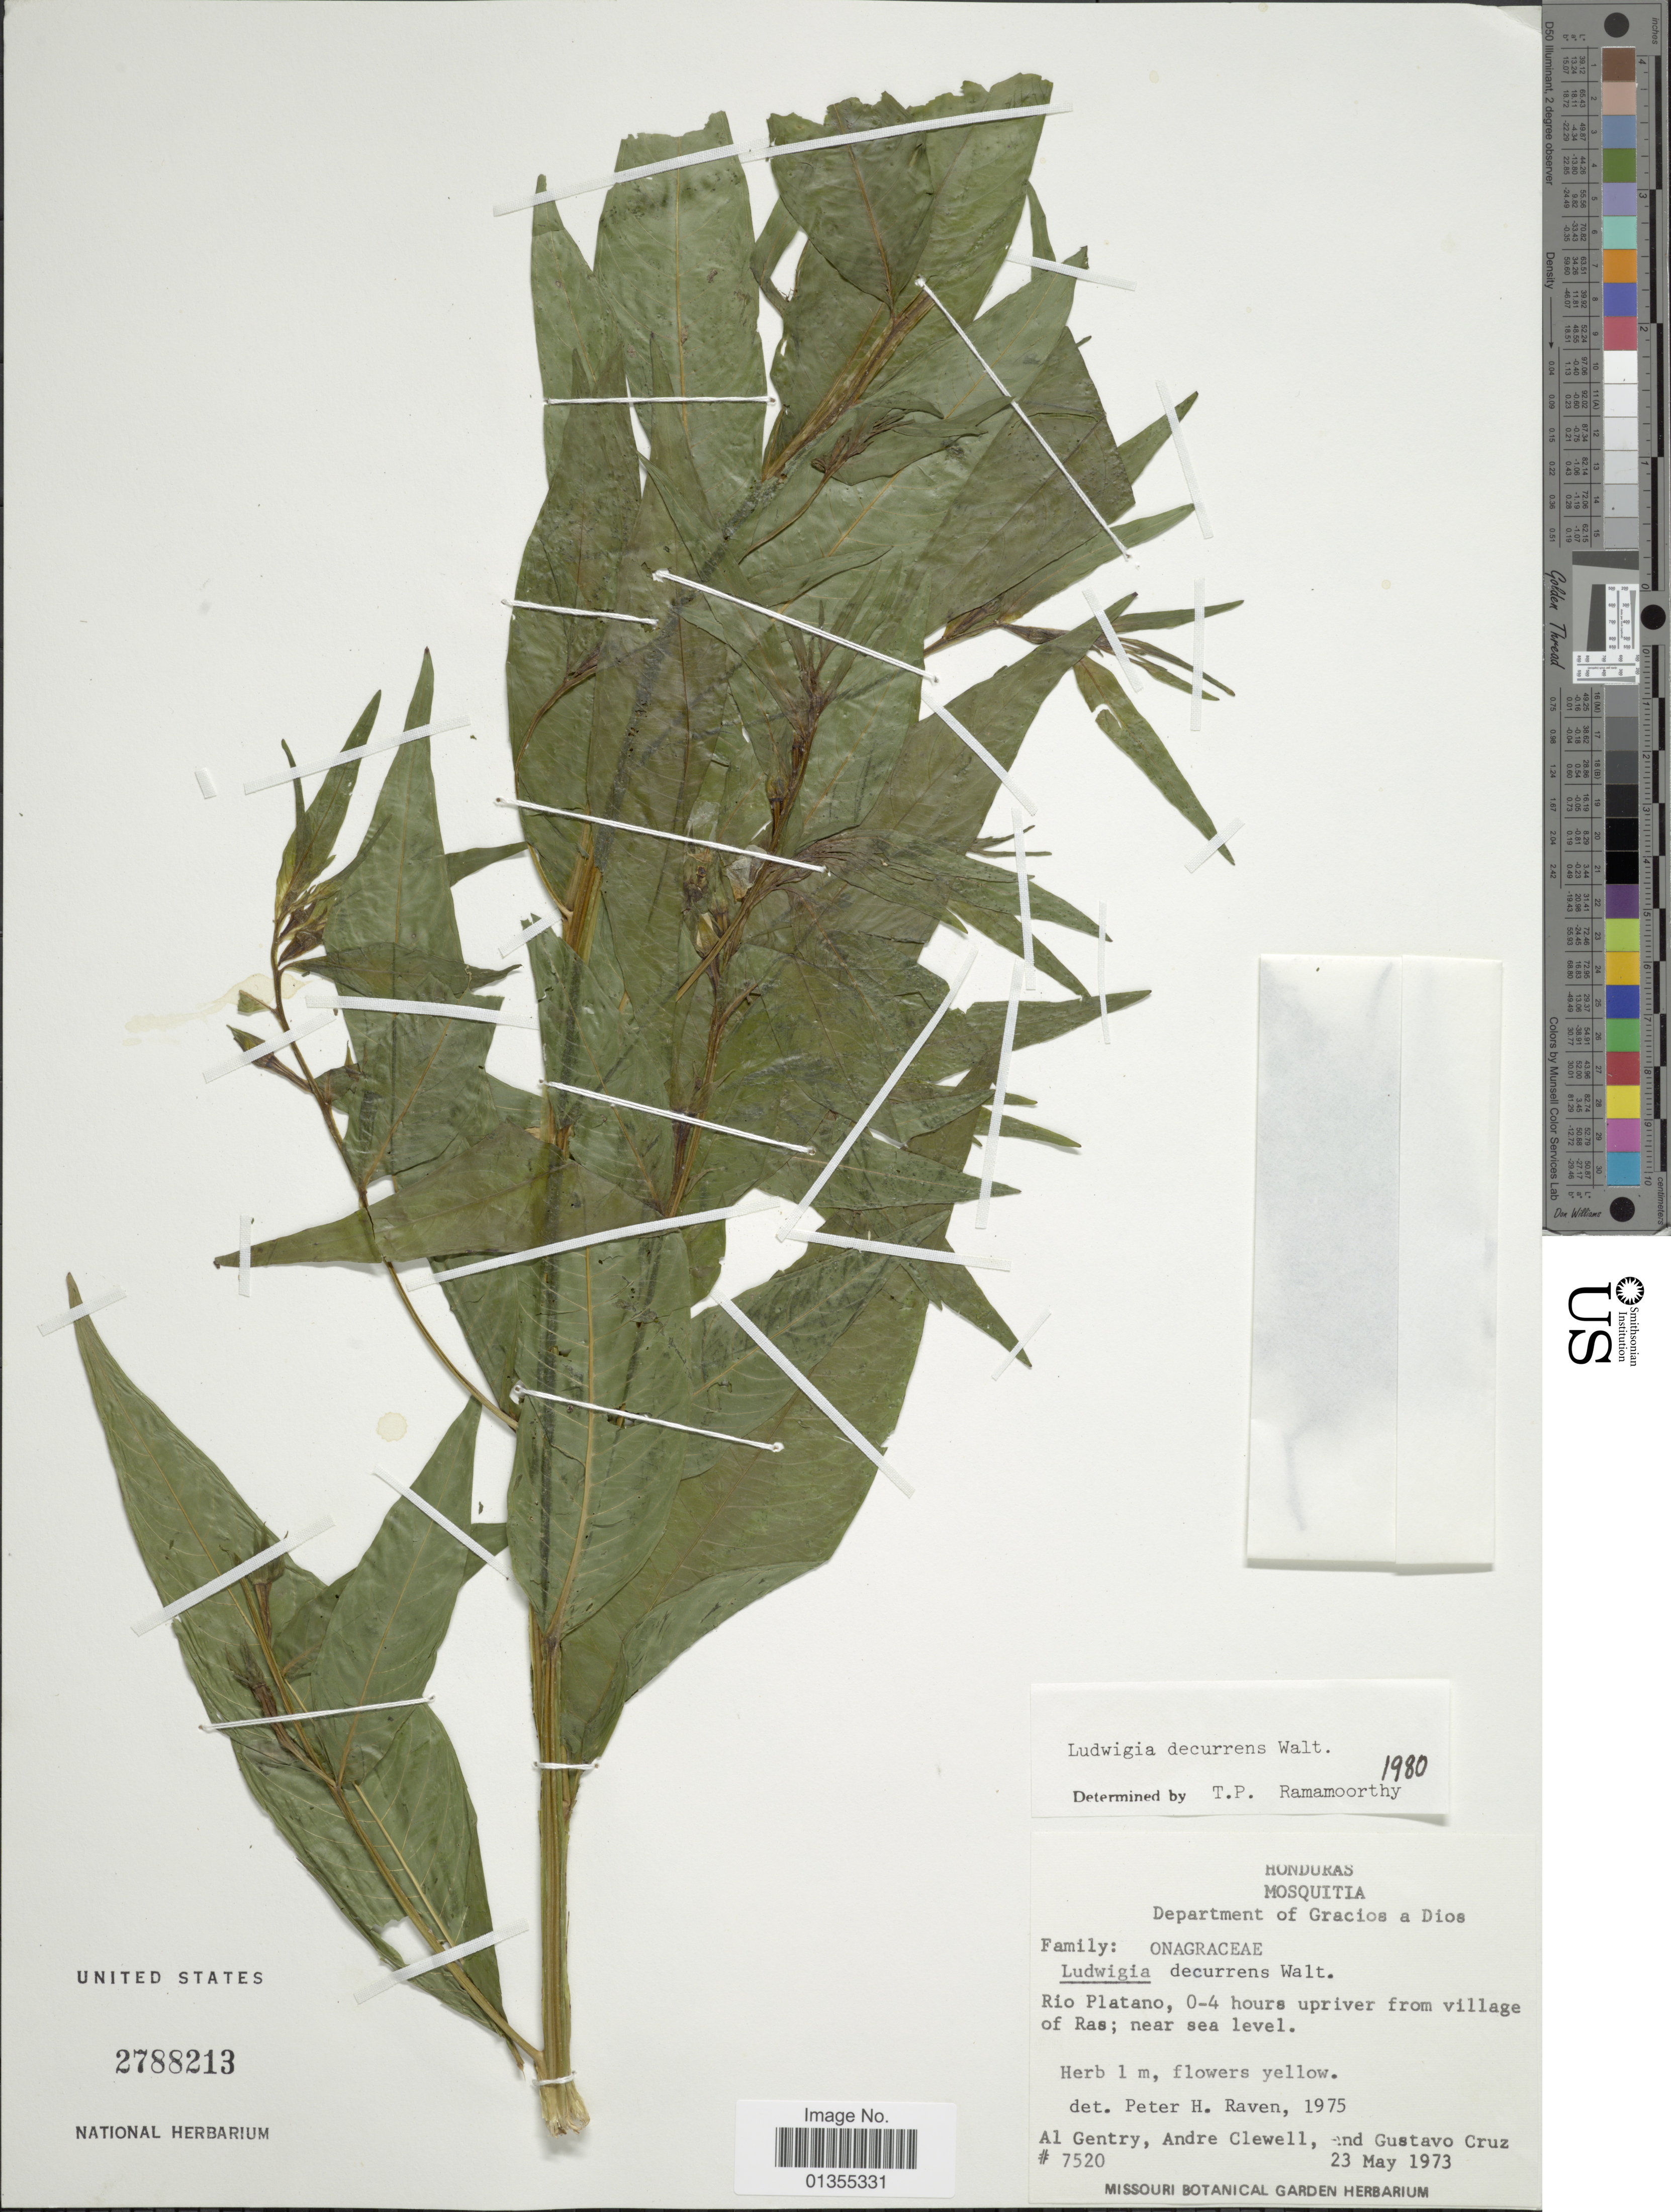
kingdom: Plantae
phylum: Tracheophyta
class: Magnoliopsida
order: Myrtales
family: Onagraceae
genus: Ludwigia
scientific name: Ludwigia decurrens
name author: Walter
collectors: A. H. Gentry, A. Clewell & G. Cruz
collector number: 7520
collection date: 1973-05-23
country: Honduras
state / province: Gracias de Dios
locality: Mosquitia. Rio Platano, 0-4 hours upriver from village of Ras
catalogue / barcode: US 2788213